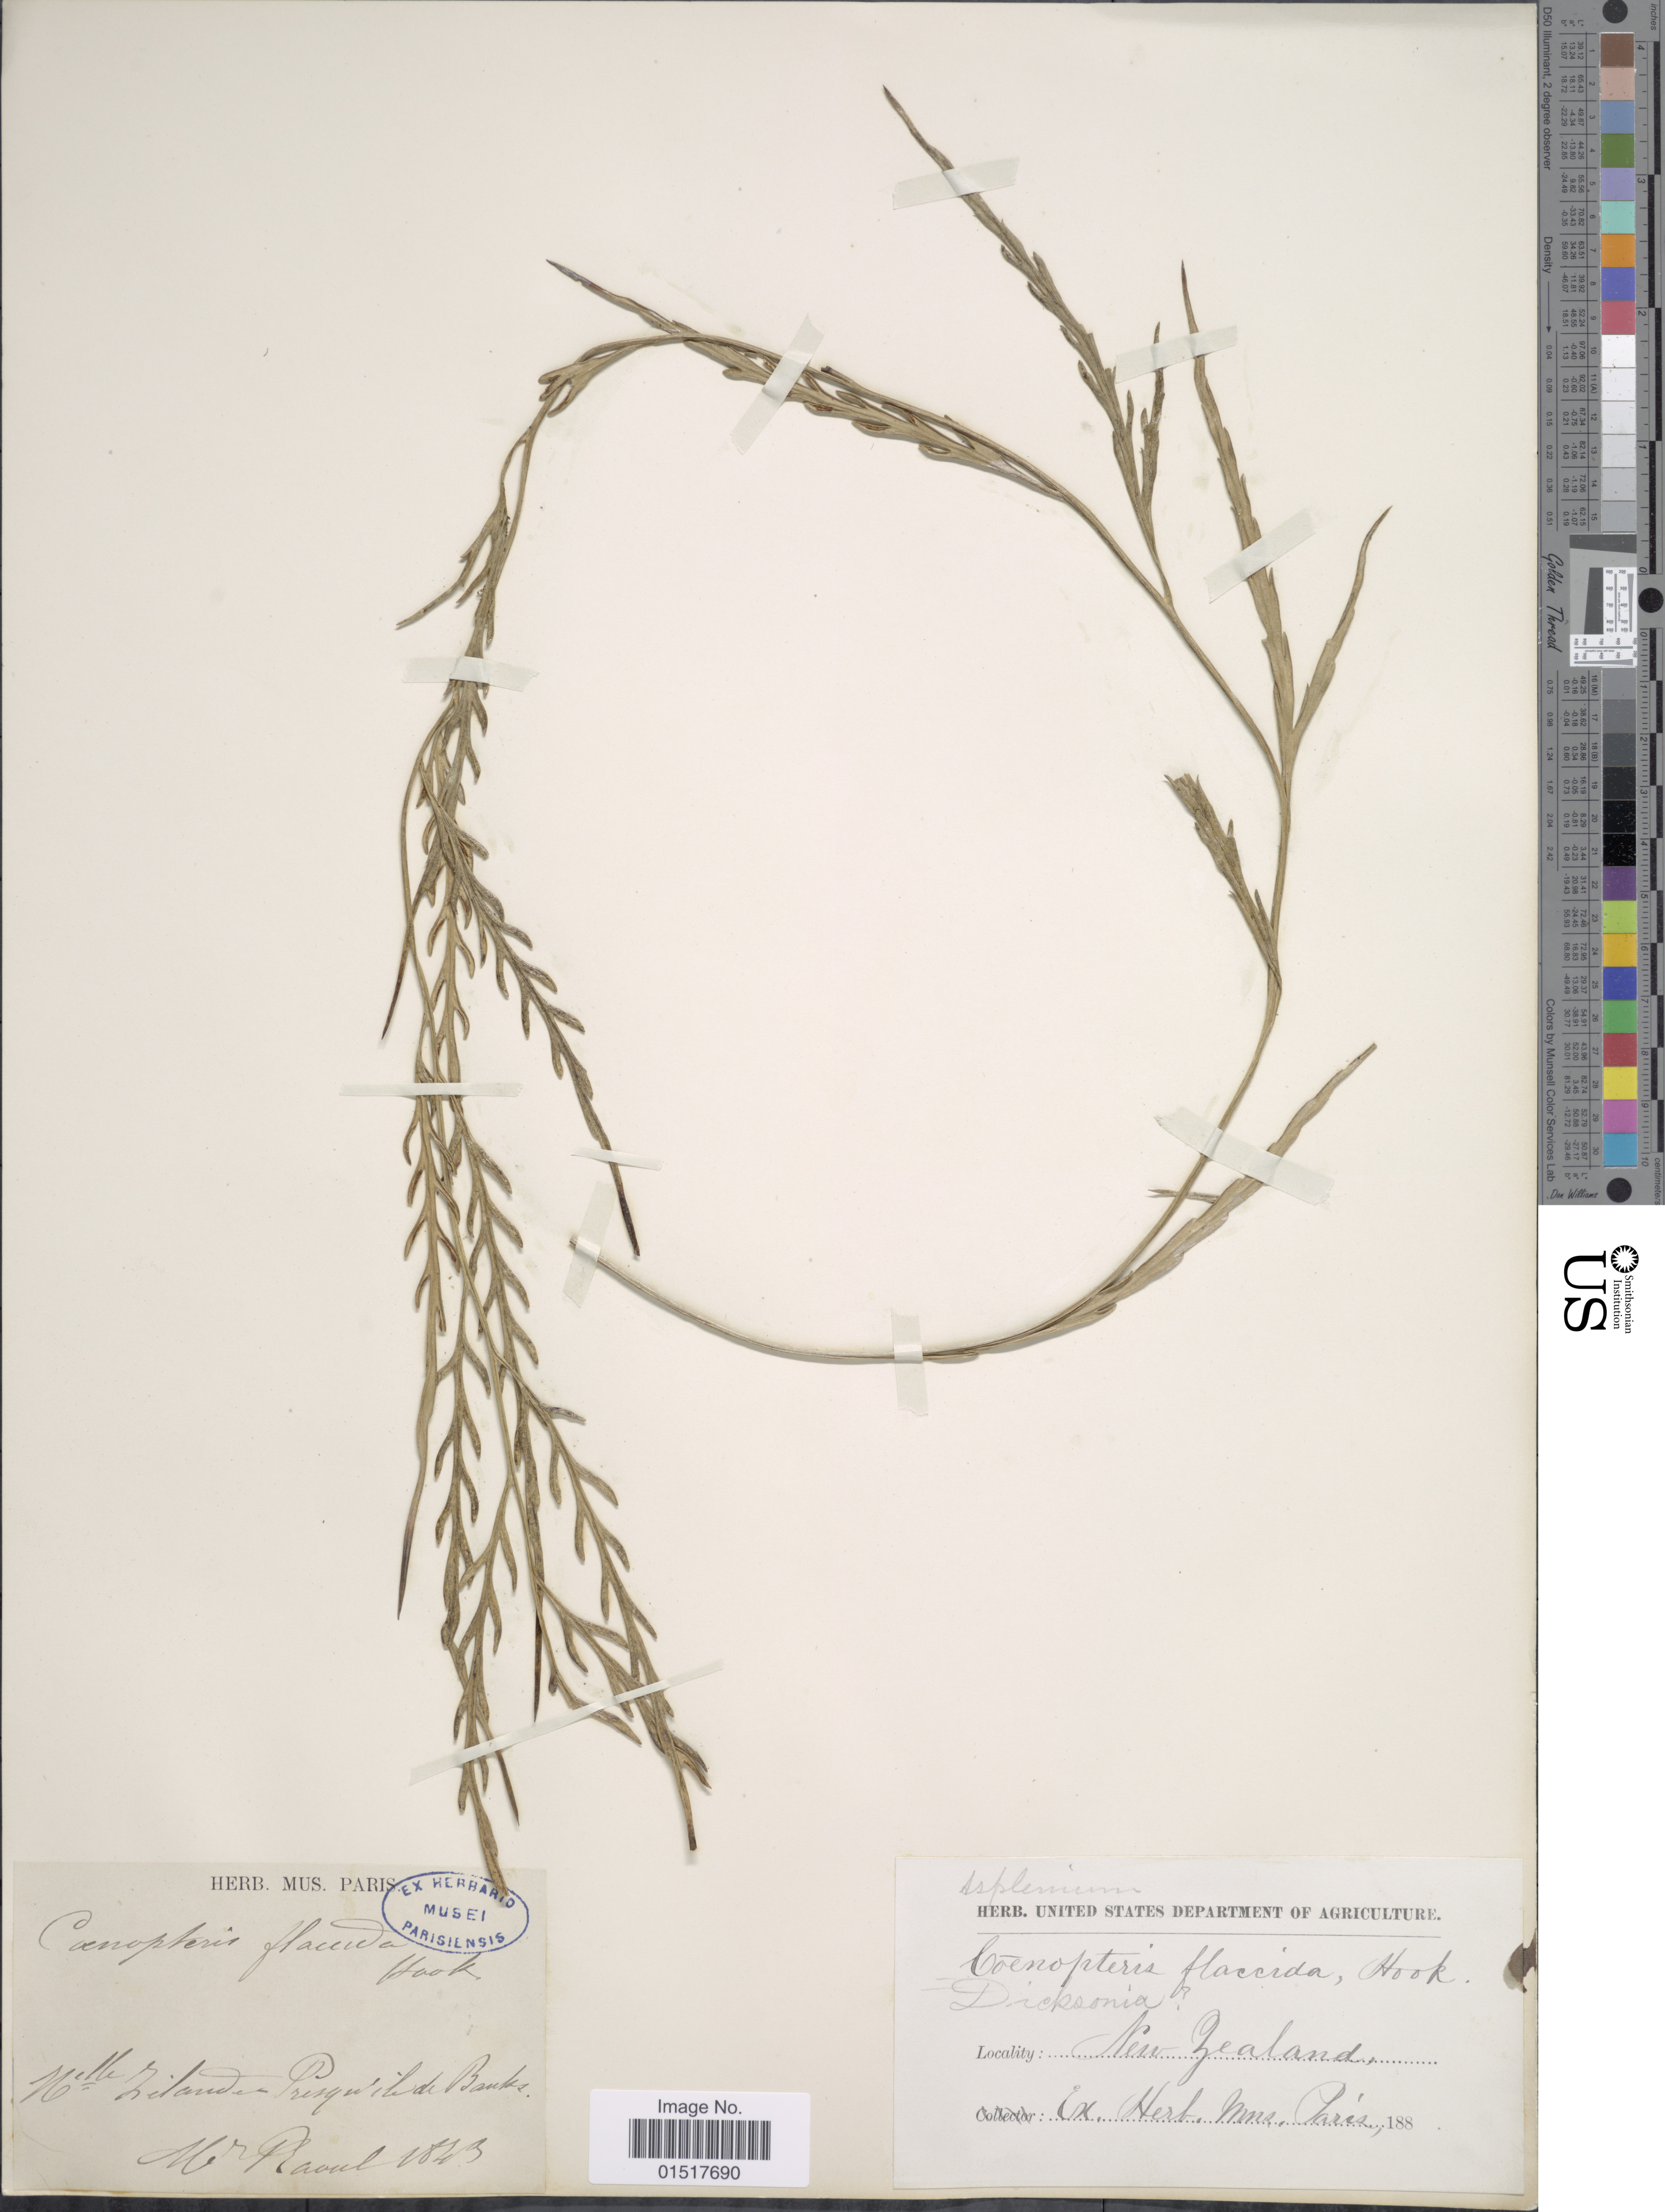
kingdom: Plantae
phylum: Tracheophyta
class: Polypodiopsida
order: Polypodiales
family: Aspleniaceae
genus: Asplenium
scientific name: Asplenium flaccidum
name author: Bonap.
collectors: M. Raoul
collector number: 1843?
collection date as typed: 188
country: New Zealand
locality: Nelle Zelanden - Presgu'ile de Banks [Banks Peninsula]